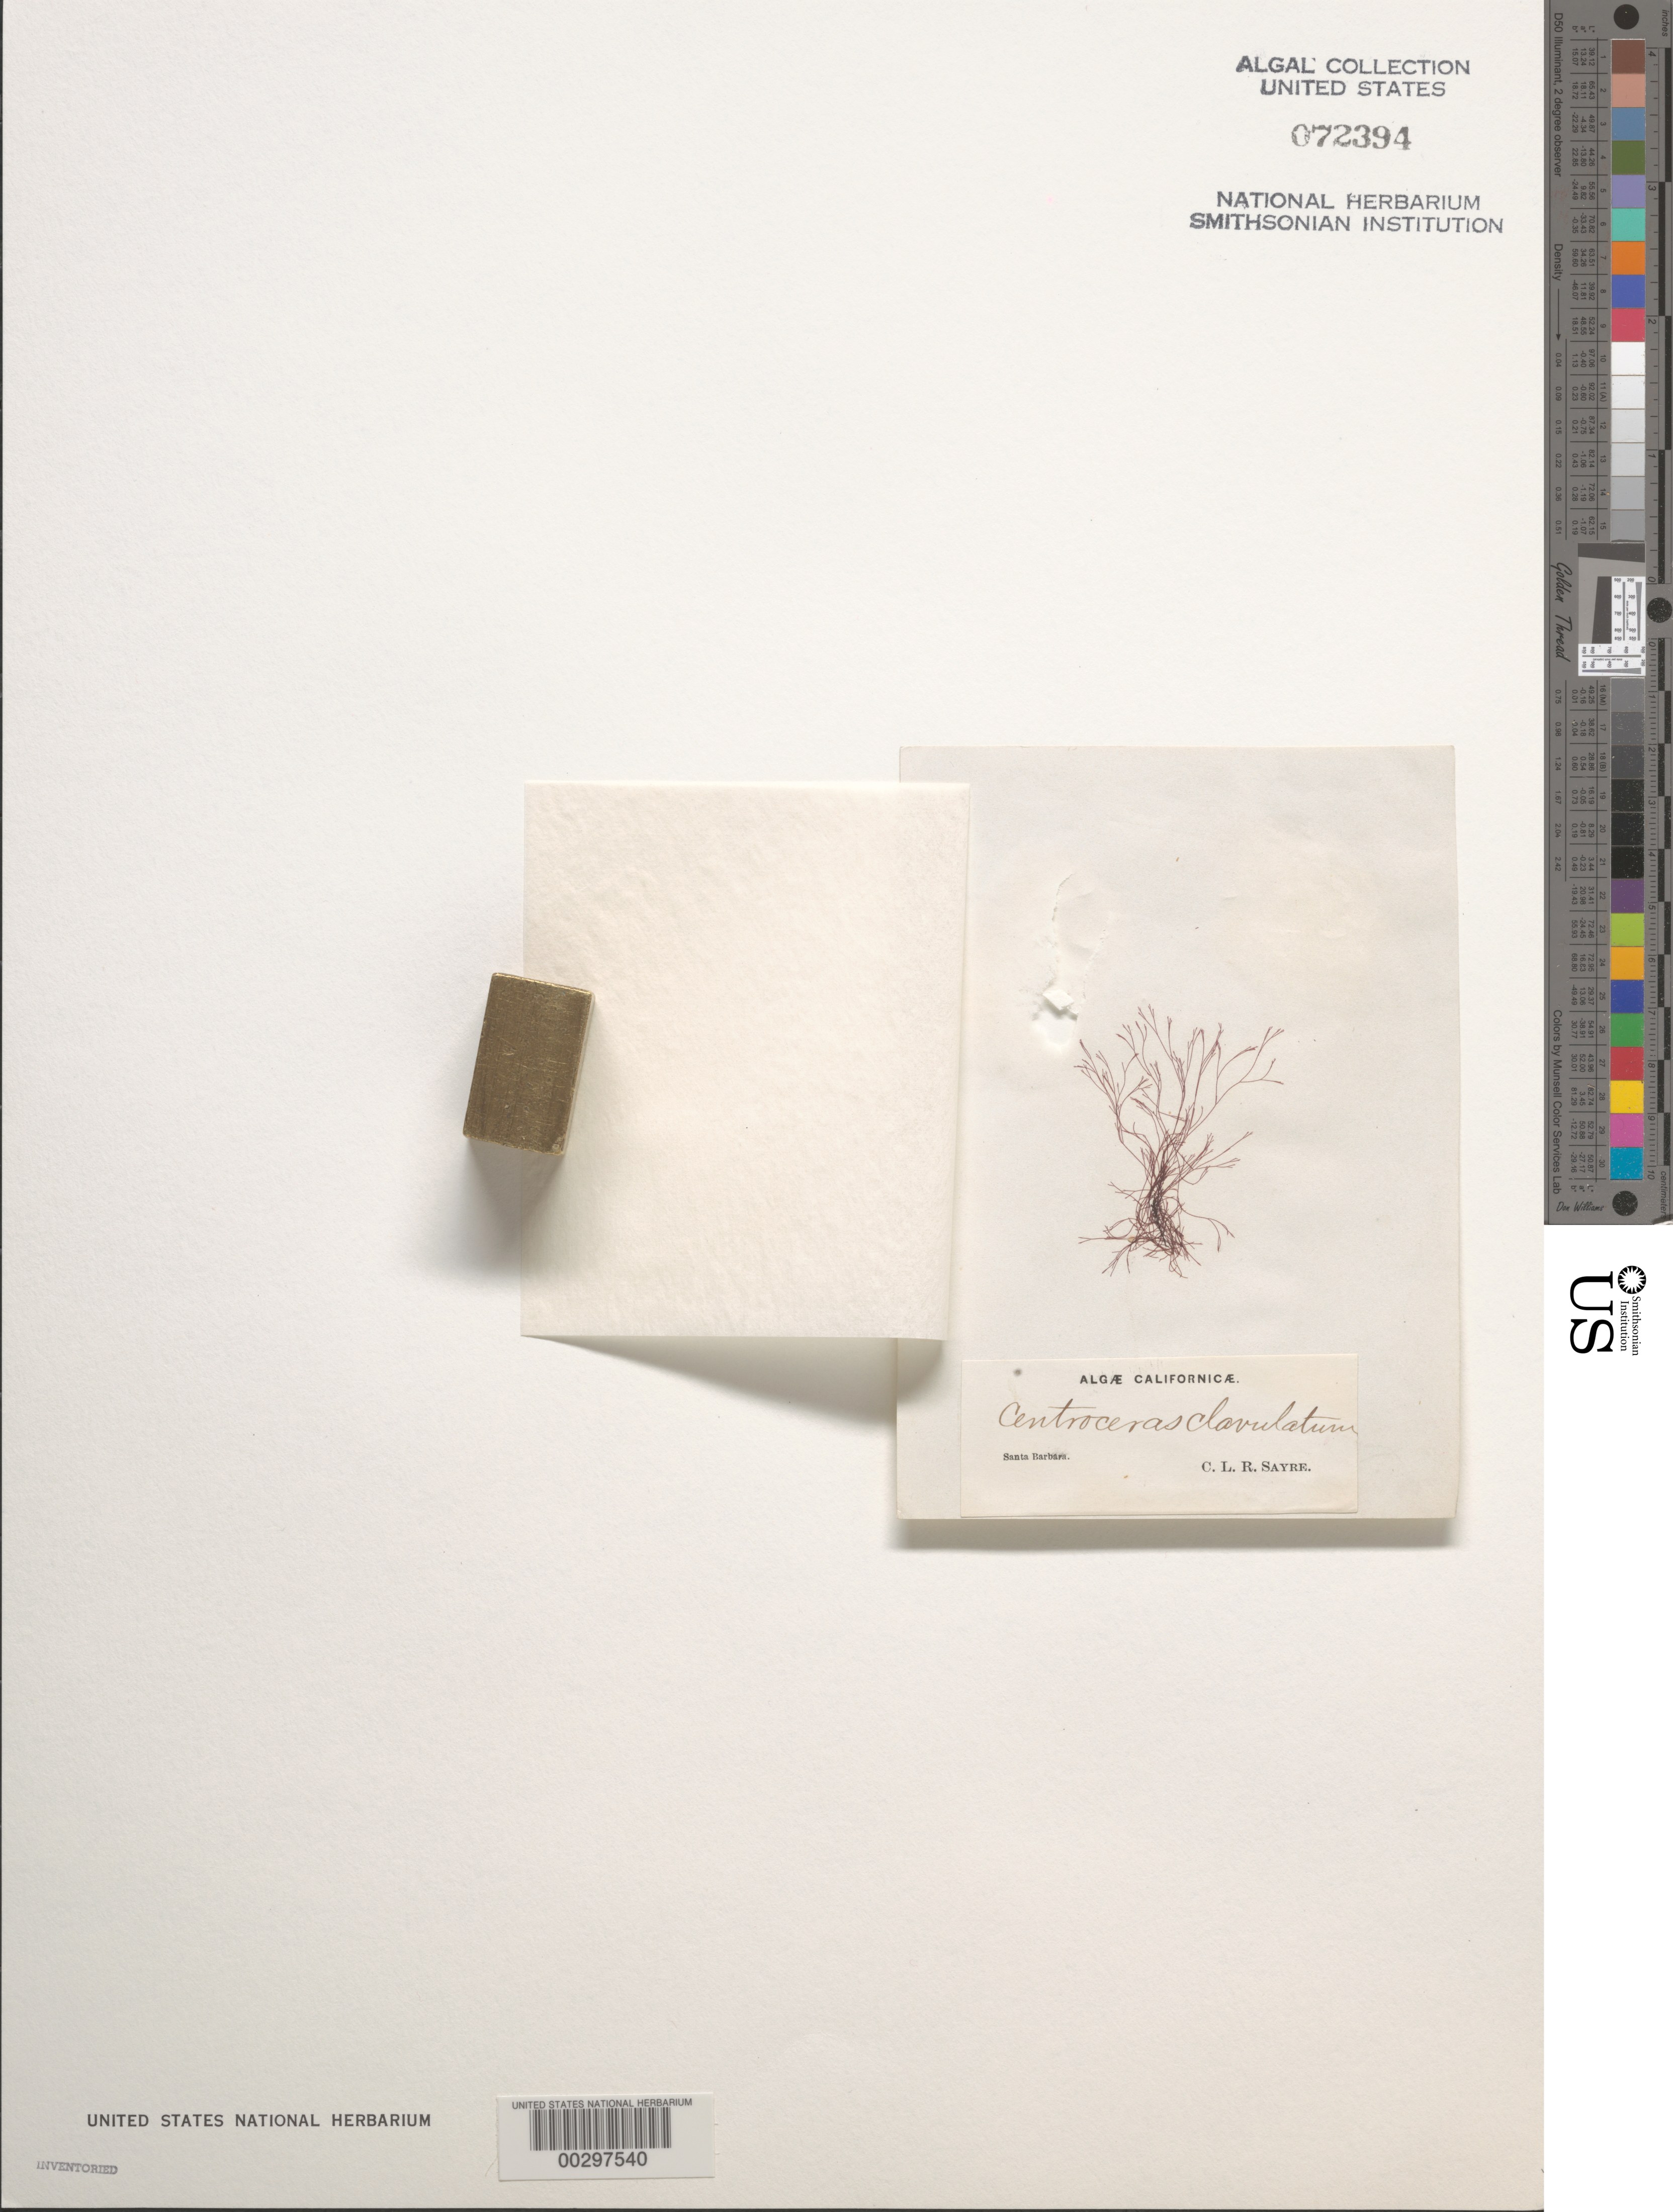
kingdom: Plantae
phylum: Rhodophyta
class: Florideophyceae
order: Ceramiales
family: Ceramiaceae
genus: Centroceras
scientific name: Centroceras clavulatum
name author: (C. Agardh) Mont.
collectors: C. Sayre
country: United States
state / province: California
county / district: Santa Barbara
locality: Santa Barbara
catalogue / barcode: US 72394